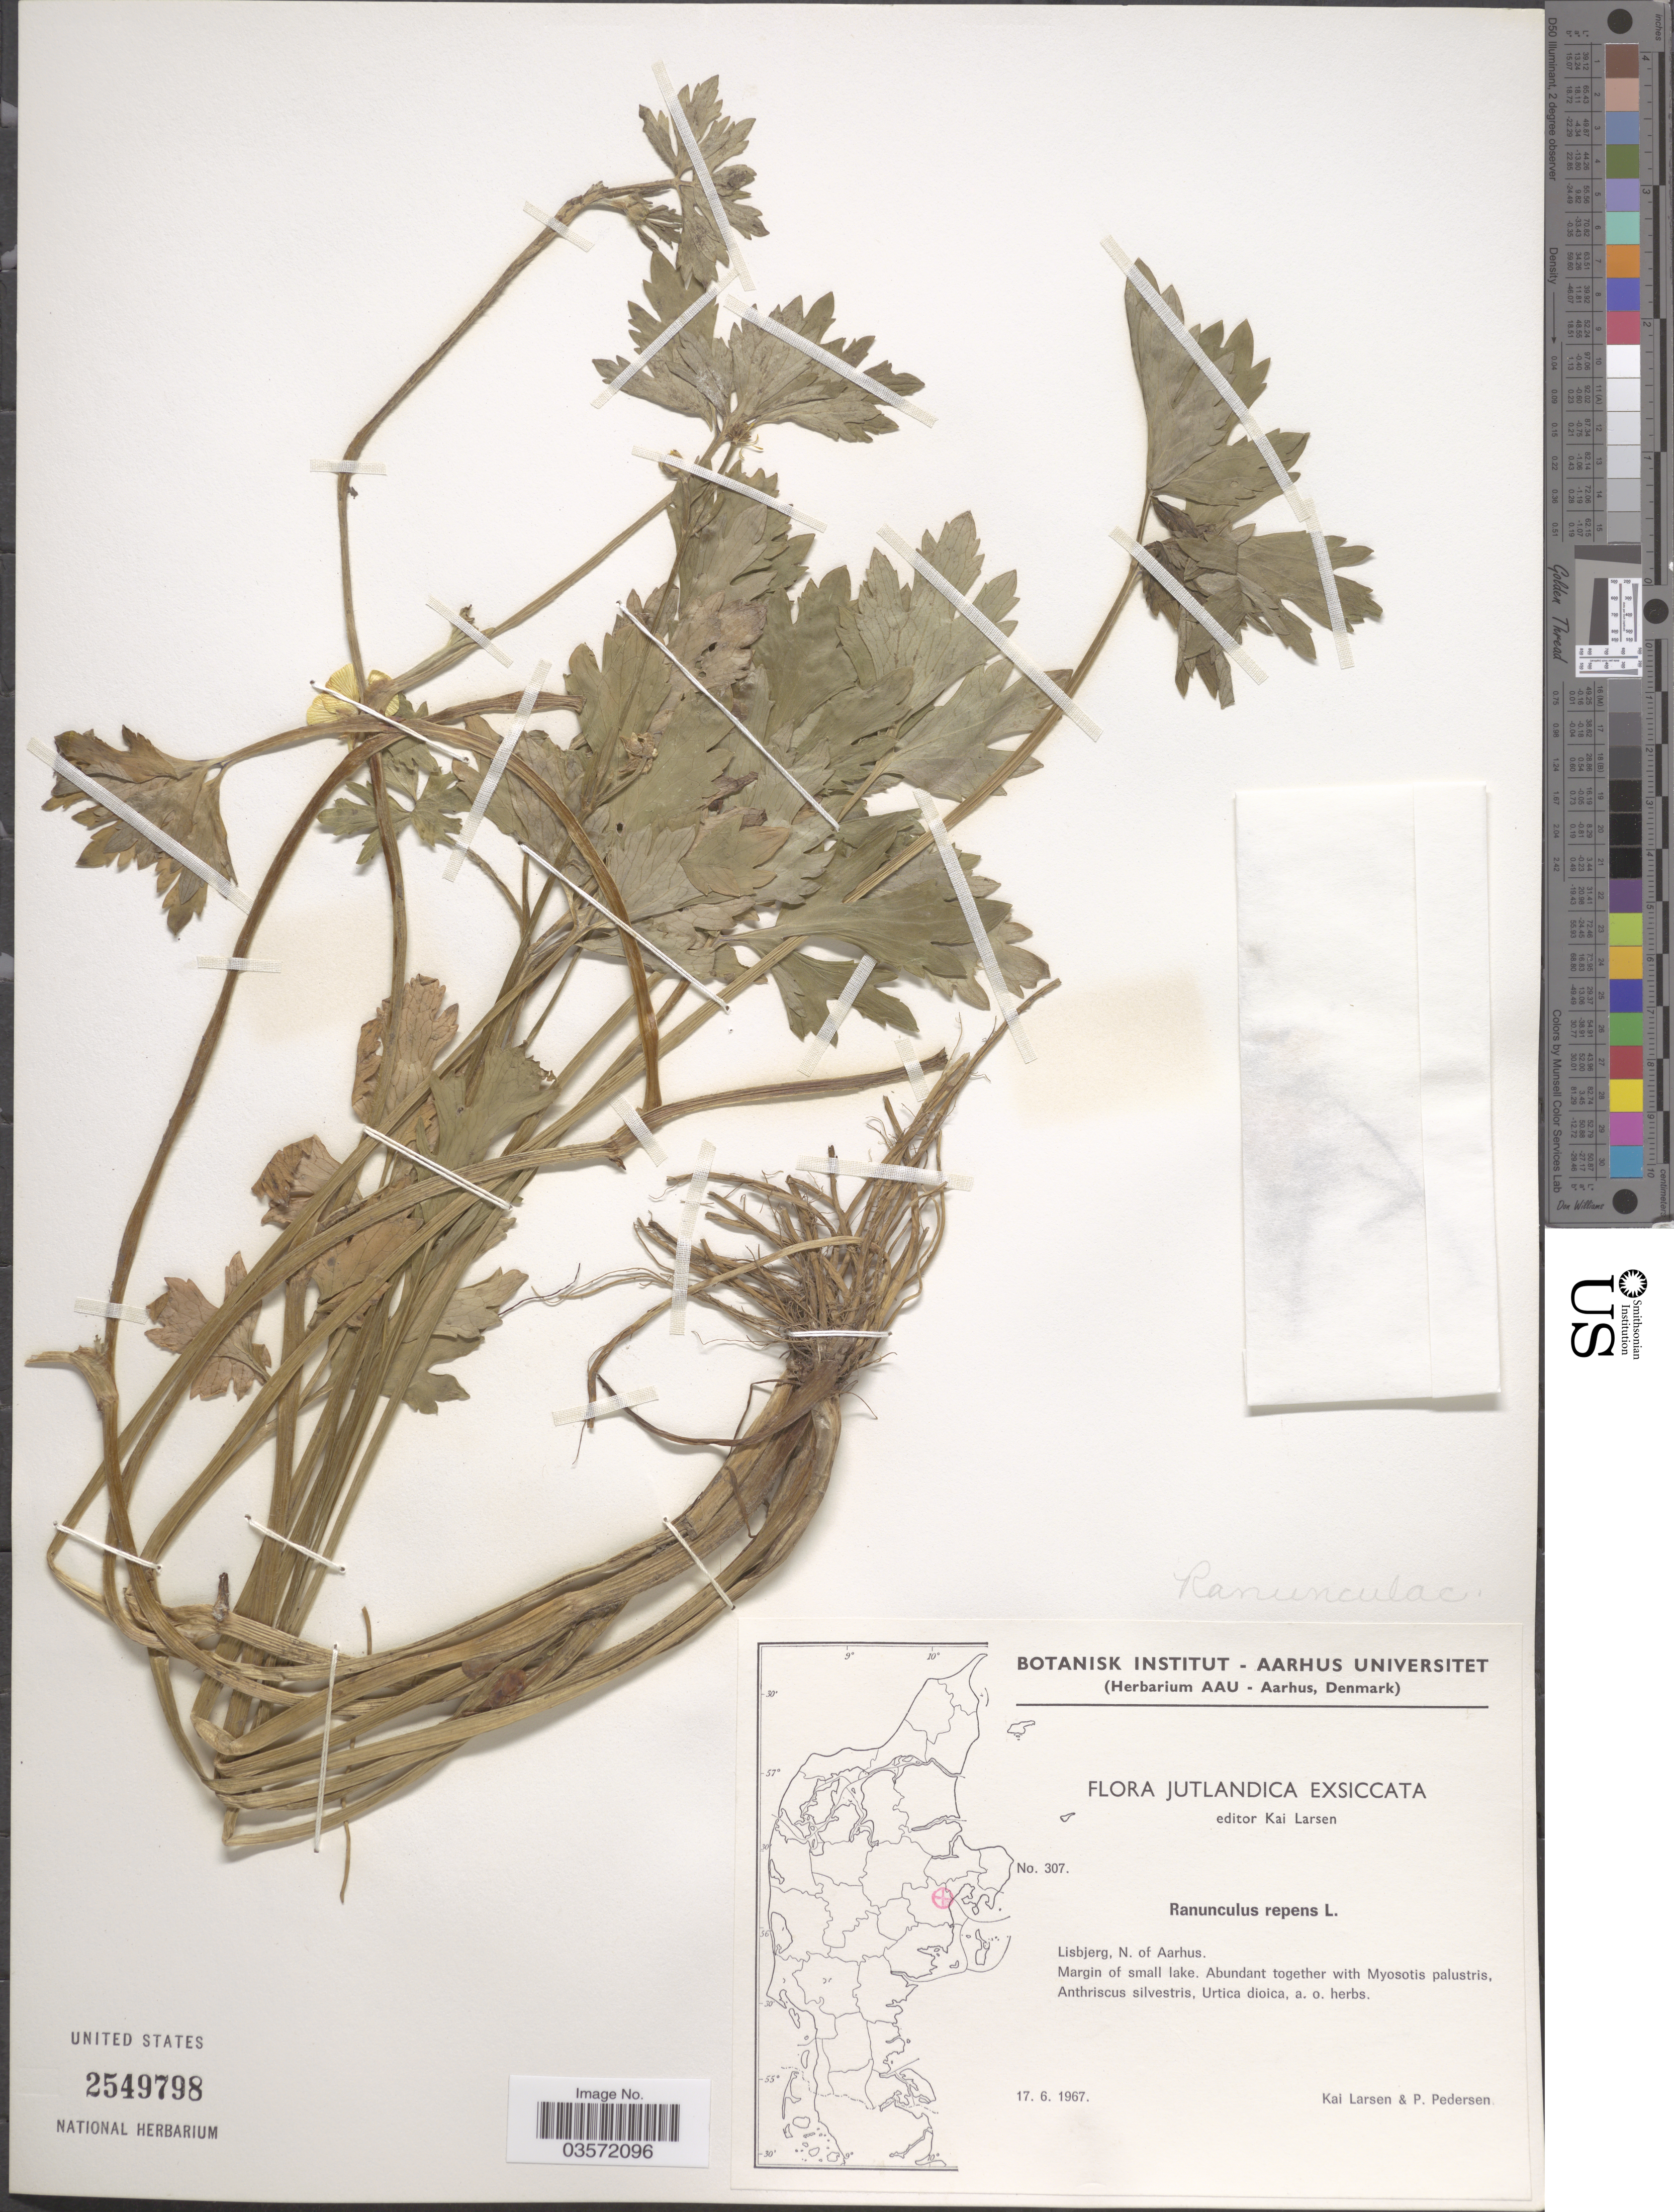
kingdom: Plantae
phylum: Tracheophyta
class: Magnoliopsida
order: Ranunculales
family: Ranunculaceae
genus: Ranunculus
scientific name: Ranunculus repens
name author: L.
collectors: K. Larsen & P. Pedersen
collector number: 307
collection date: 1967-06-17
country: Denmark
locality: Jutlandica. Lisbjerg, N. of Aarhus. Margin of small lake.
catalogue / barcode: US 2549798